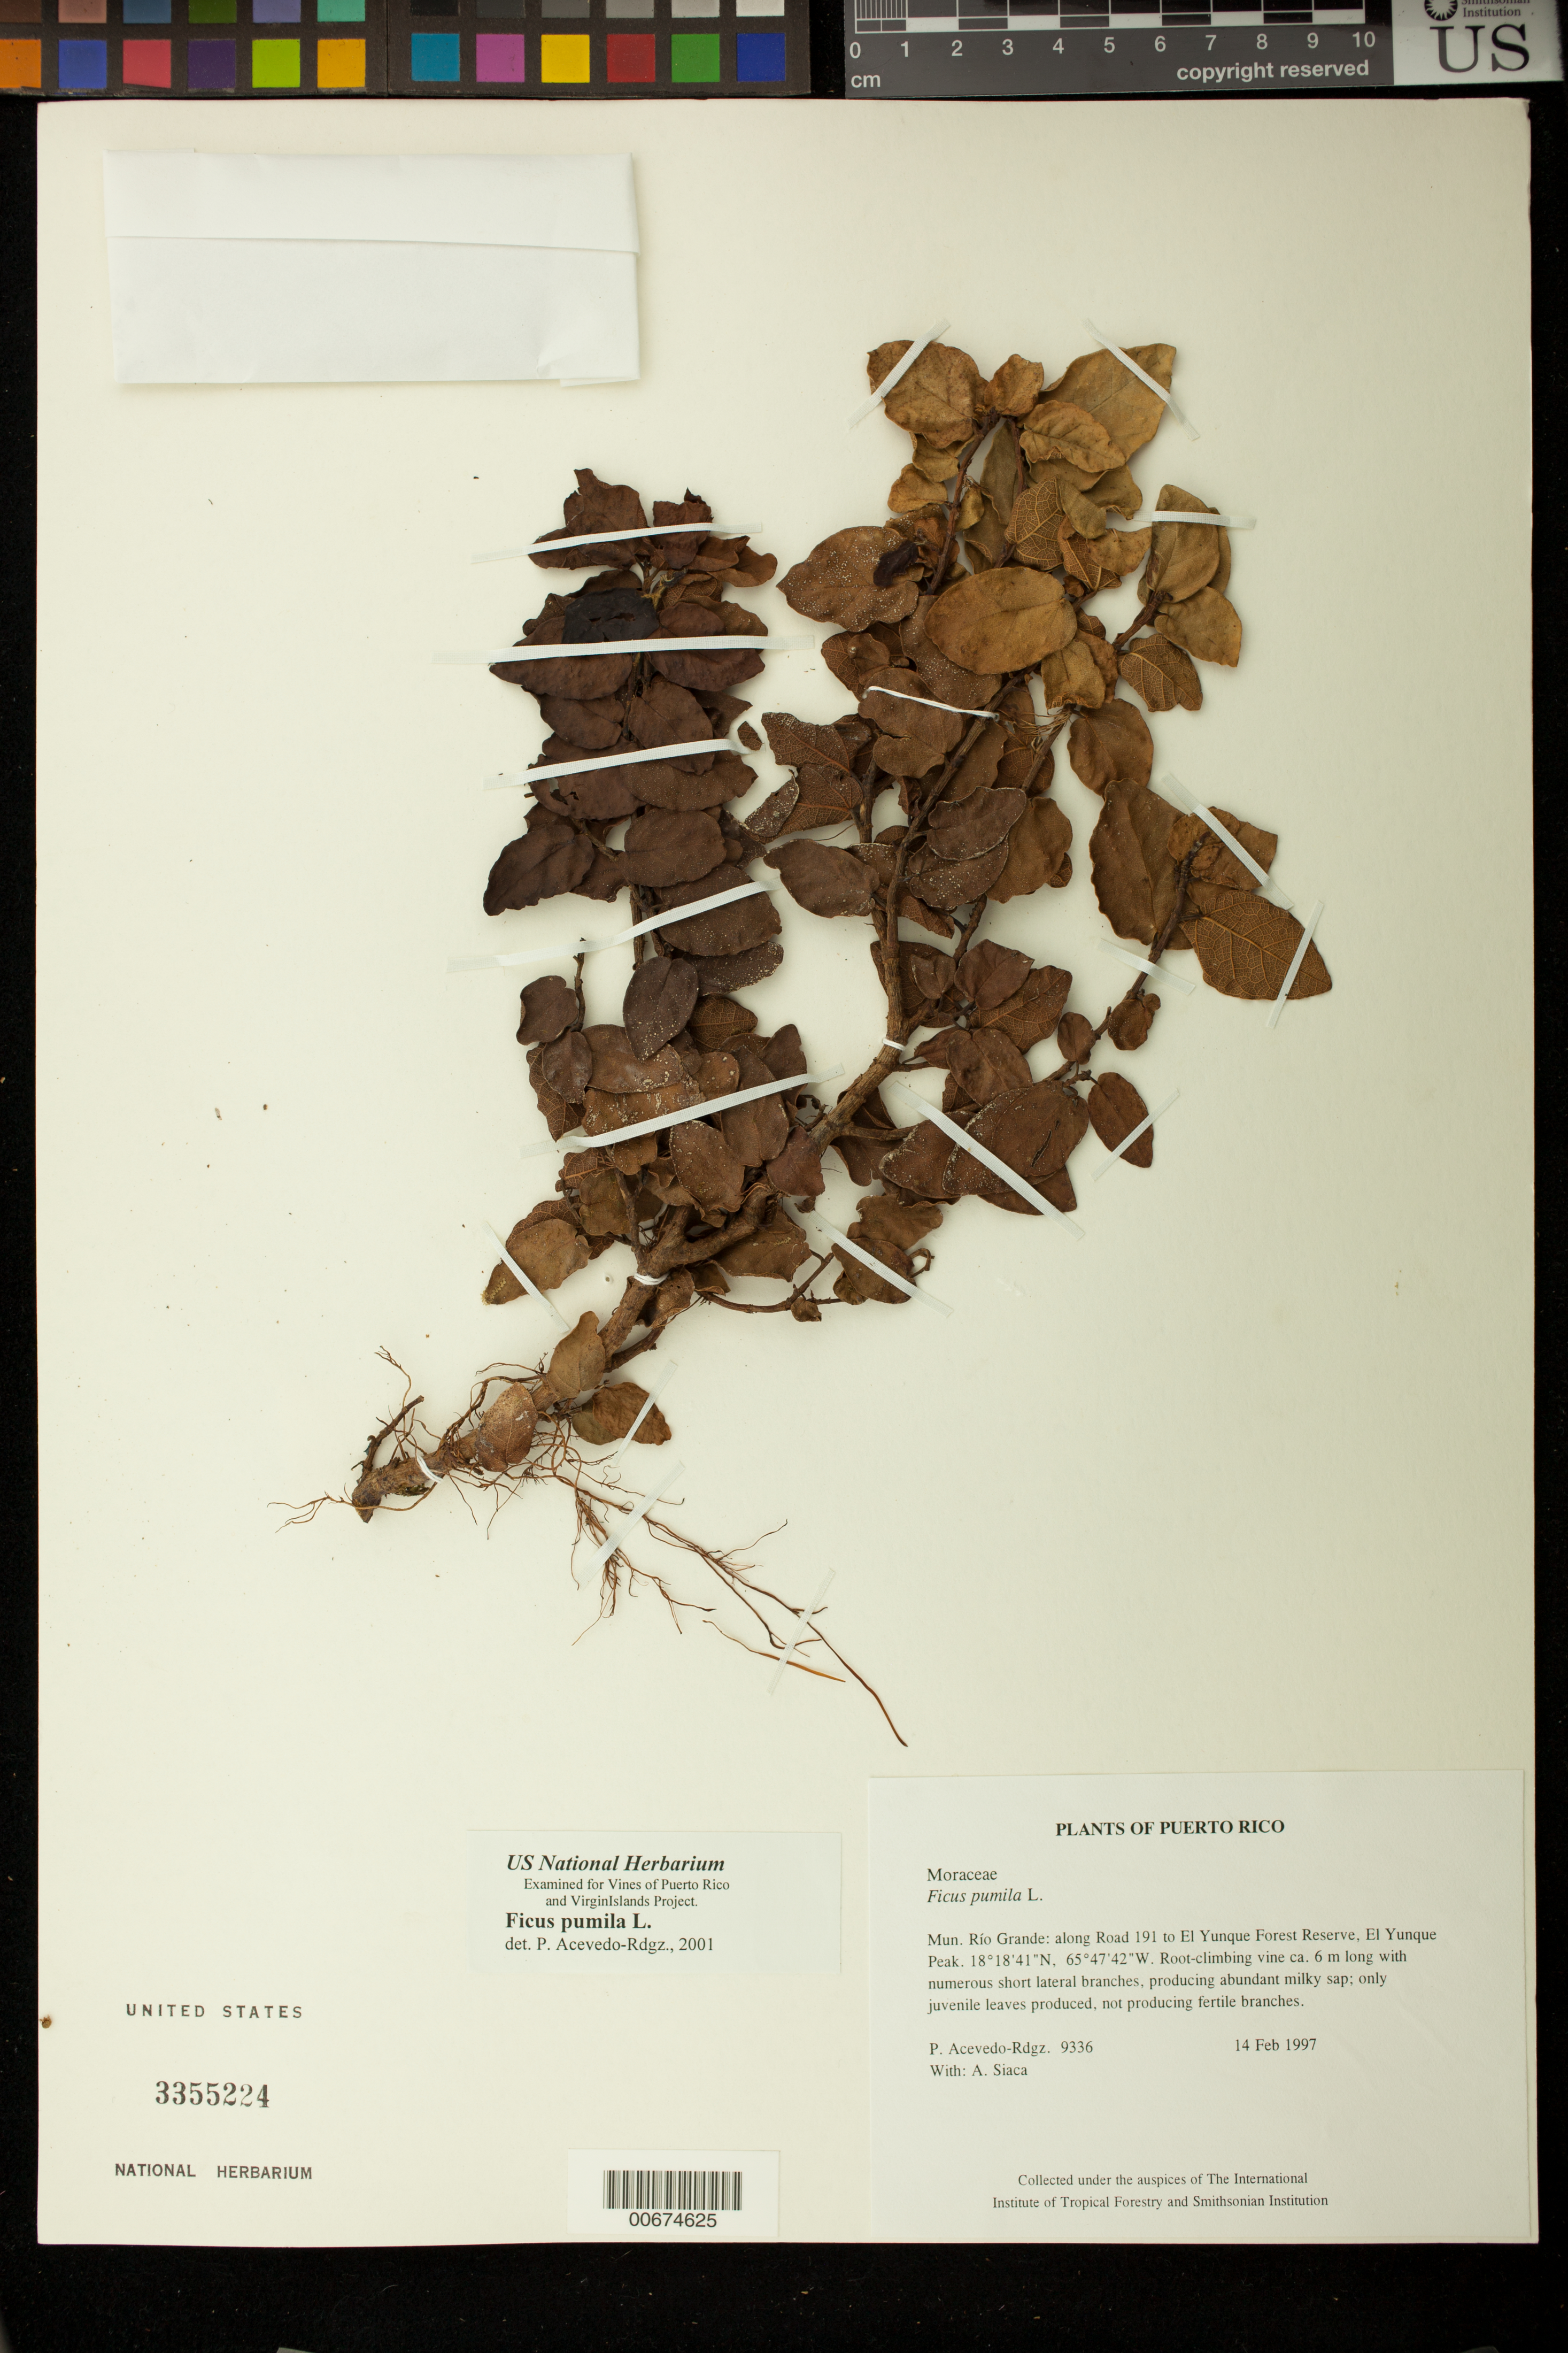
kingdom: Plantae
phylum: Tracheophyta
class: Magnoliopsida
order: Rosales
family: Moraceae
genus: Ficus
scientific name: Ficus pumila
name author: L.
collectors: P. Acevedo-Rodr. & A. Siaca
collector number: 9336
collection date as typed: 14 Feb 1997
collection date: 1997-02-14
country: Puerto Rico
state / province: Río Grande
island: Puerto Rico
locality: Río Grande: along Road 191 to El Yunque Forest Reserve, El Yunque Peak.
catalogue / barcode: US 3355224